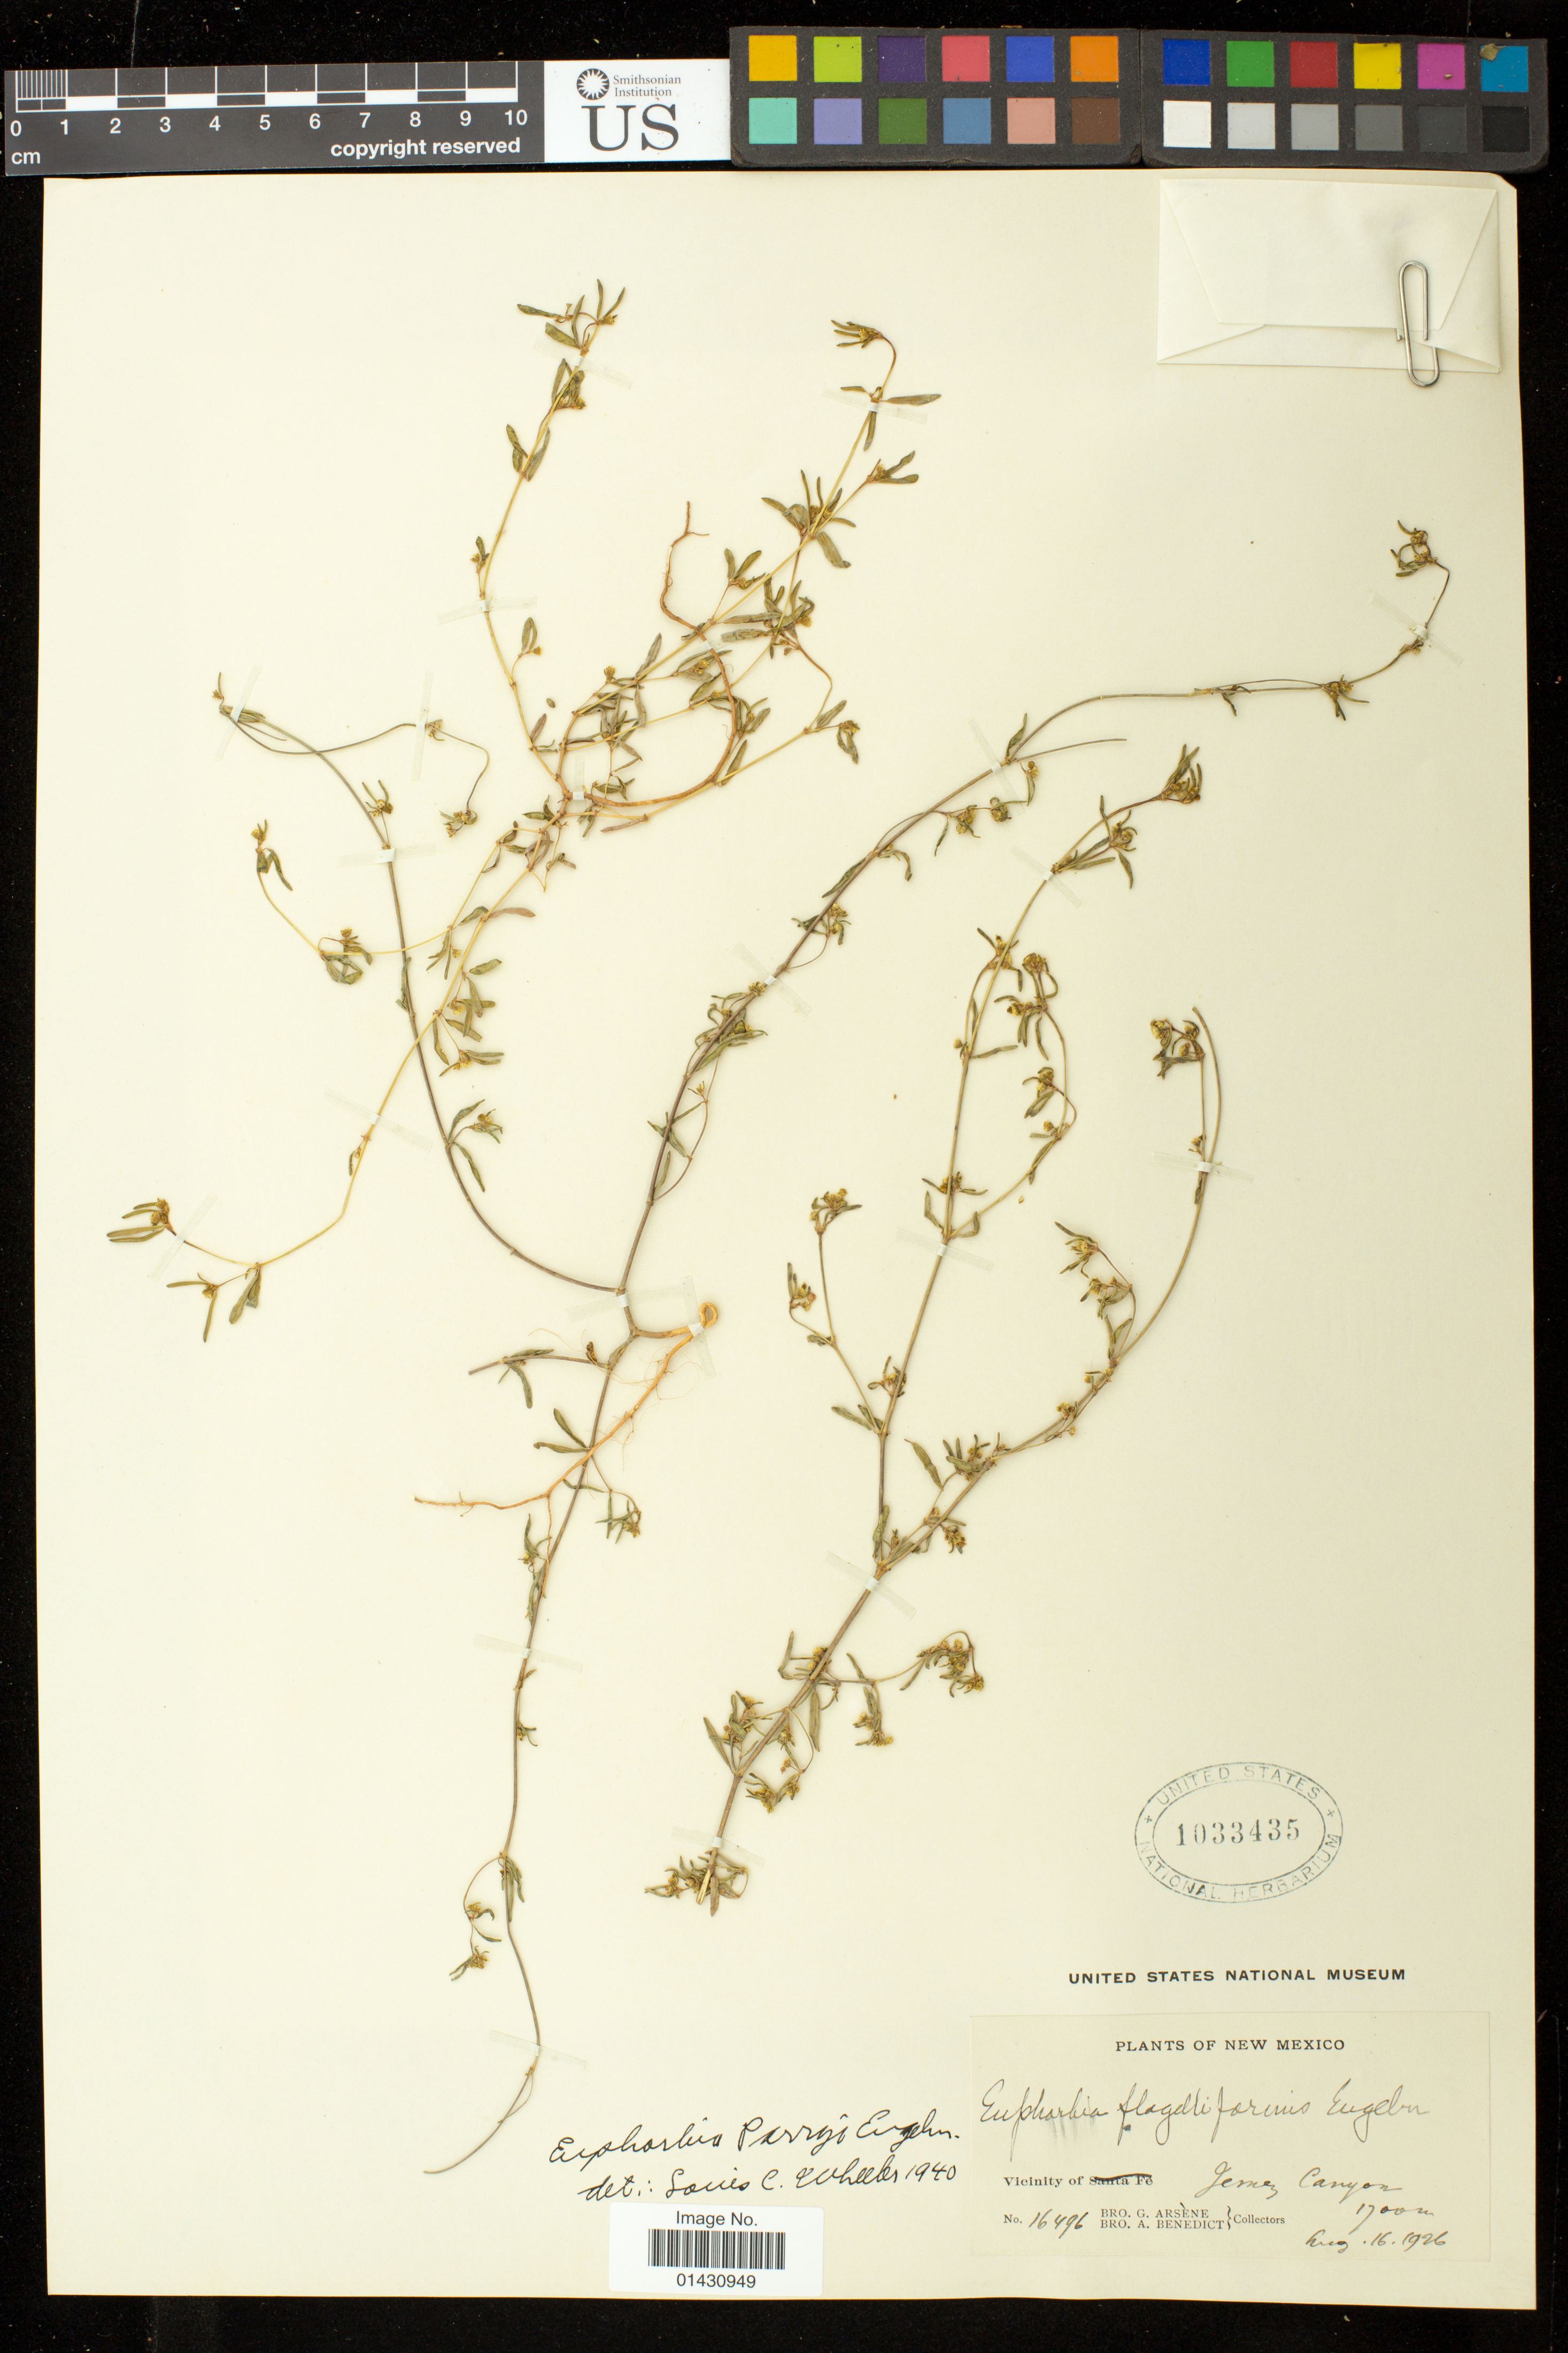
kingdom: Plantae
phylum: Tracheophyta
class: Magnoliopsida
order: Malpighiales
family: Euphorbiaceae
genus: Euphorbia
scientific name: Euphorbia parryi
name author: Engelm.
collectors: Bro. G. Arsène & Bro. A. Benedict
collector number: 16496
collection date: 1926-08-16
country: United States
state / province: New Mexico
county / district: Sandoval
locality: Vicinity of Jemez Canyon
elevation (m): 1700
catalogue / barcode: US 1033435